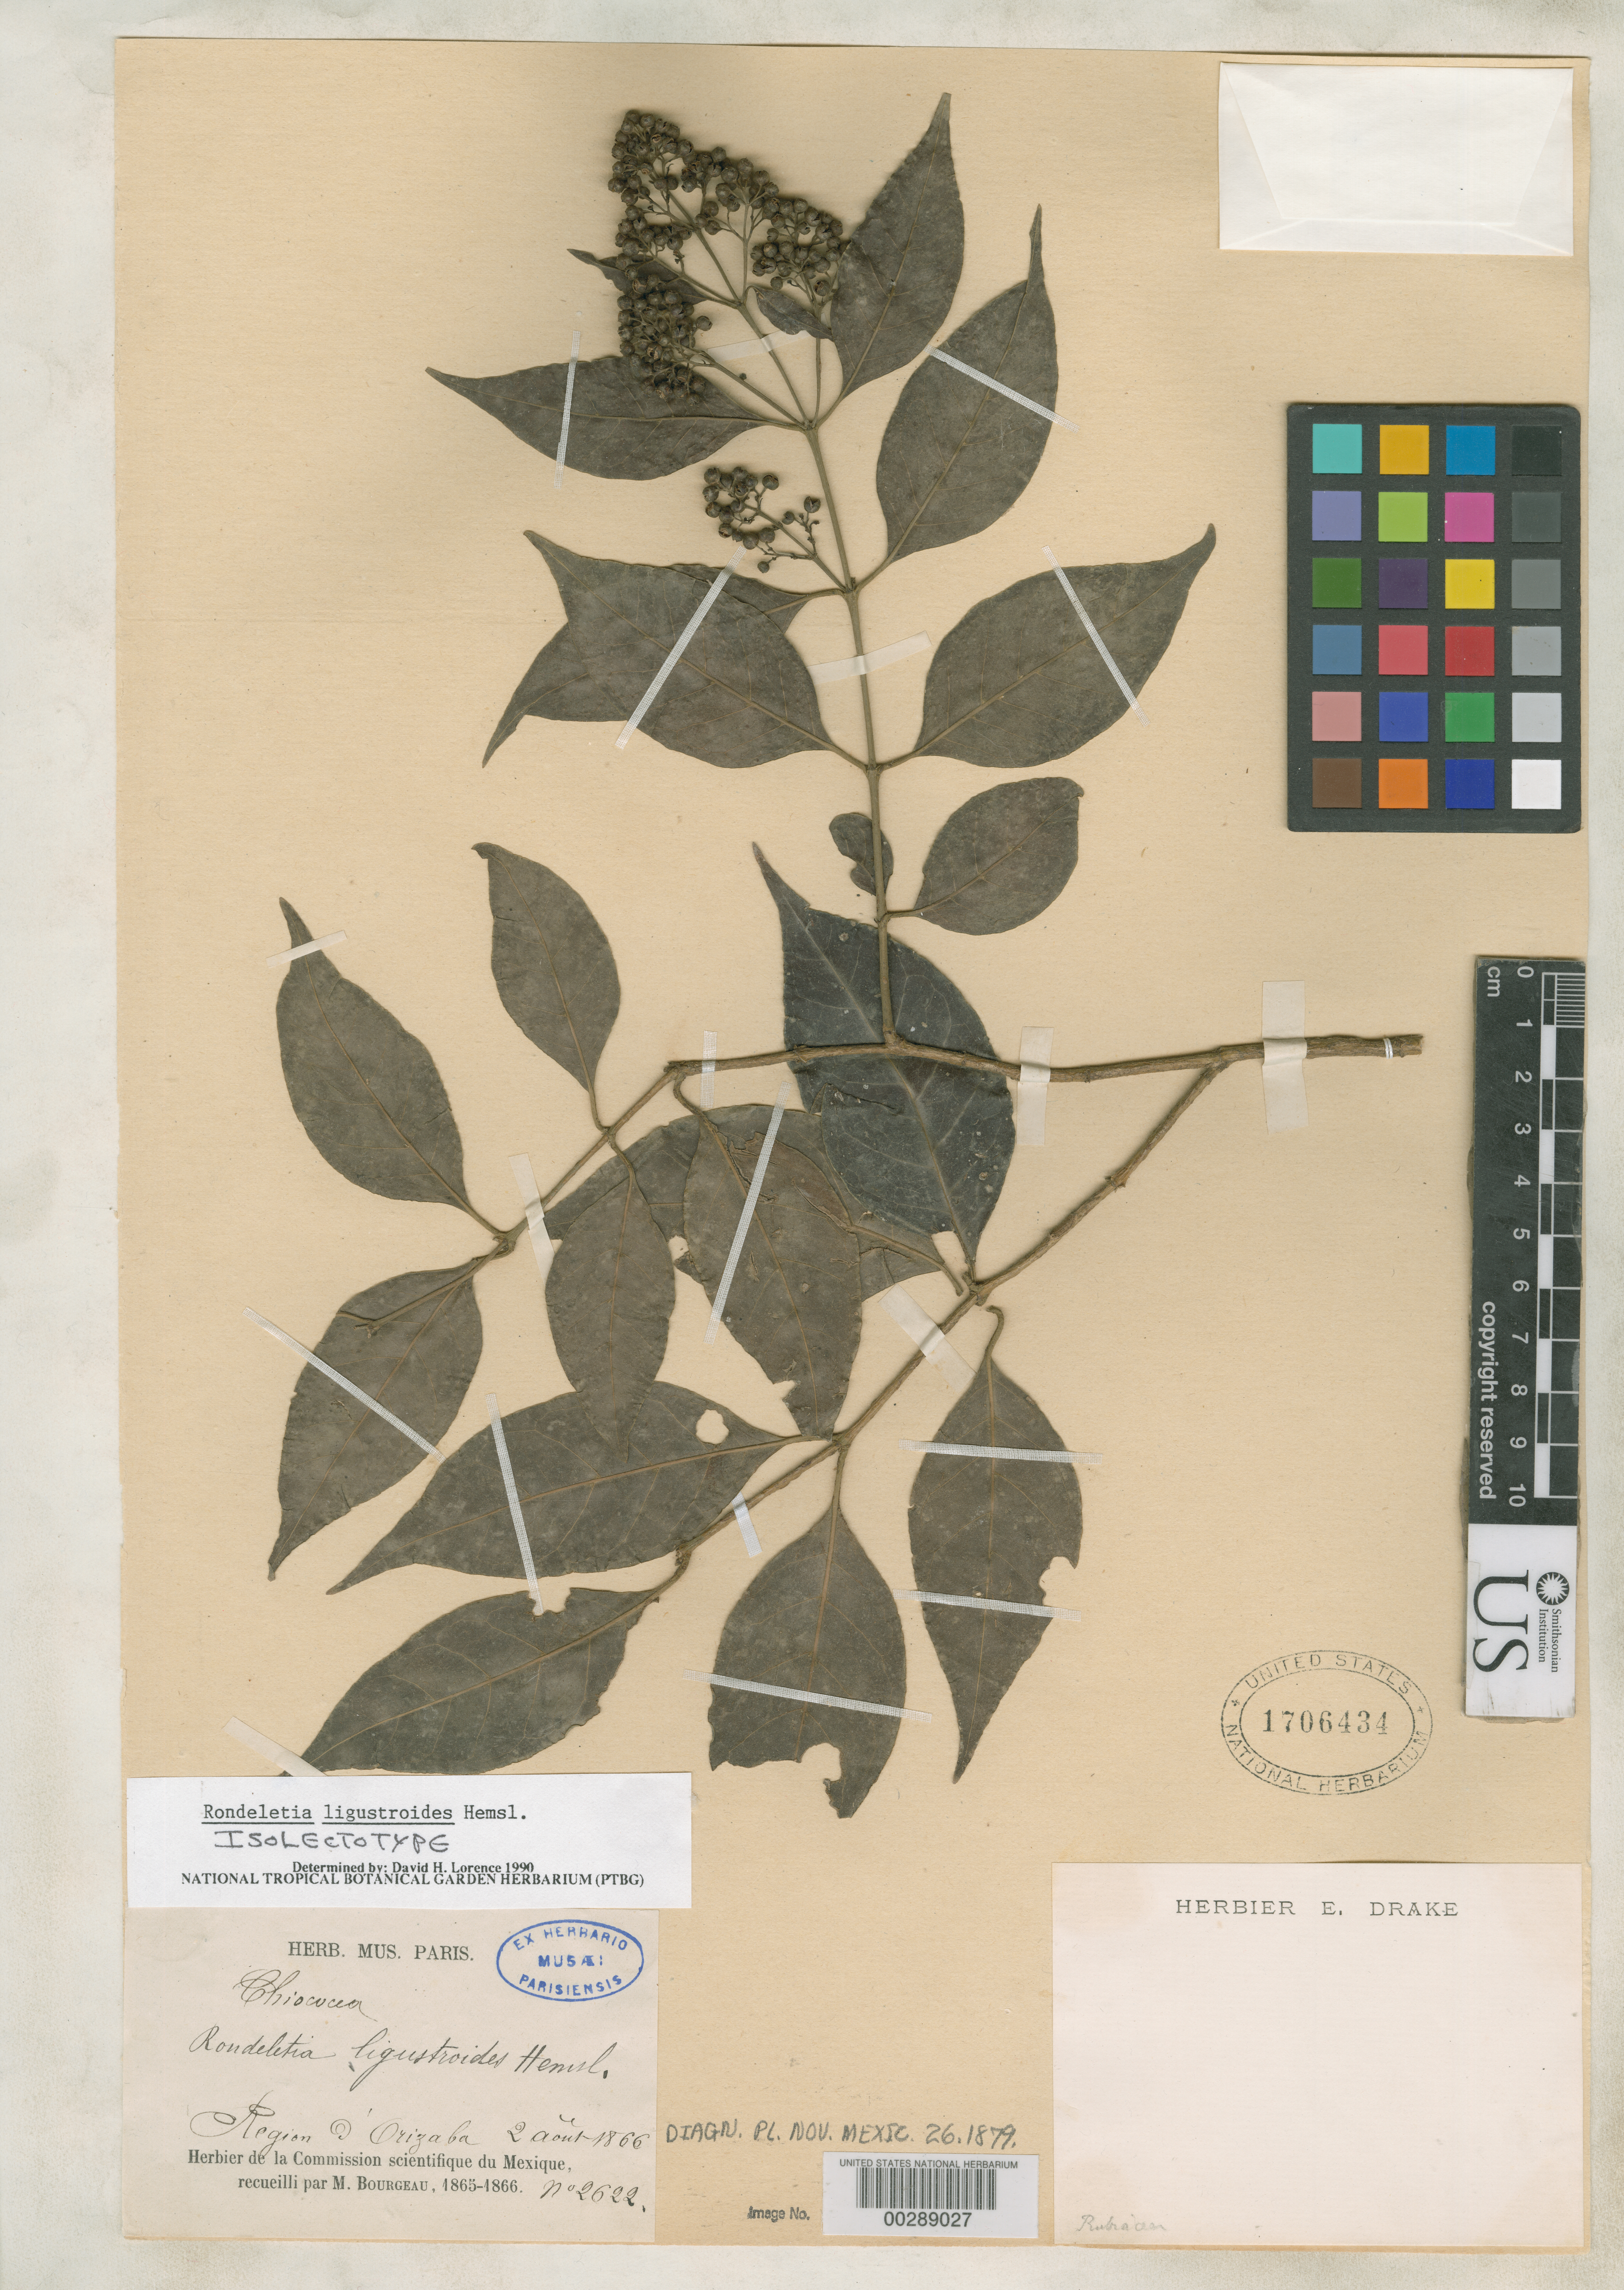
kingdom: Plantae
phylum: Tracheophyta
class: Magnoliopsida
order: Gentianales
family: Rubiaceae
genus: Rondeletia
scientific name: Rondeletia ligustroides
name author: Hemsl.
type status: Isosyntype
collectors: E. Bourgeau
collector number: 2622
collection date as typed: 02 Aug 1866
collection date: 1866-08-02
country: Mexico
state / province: Veracruz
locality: Region of Orizaba.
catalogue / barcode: US 1706434